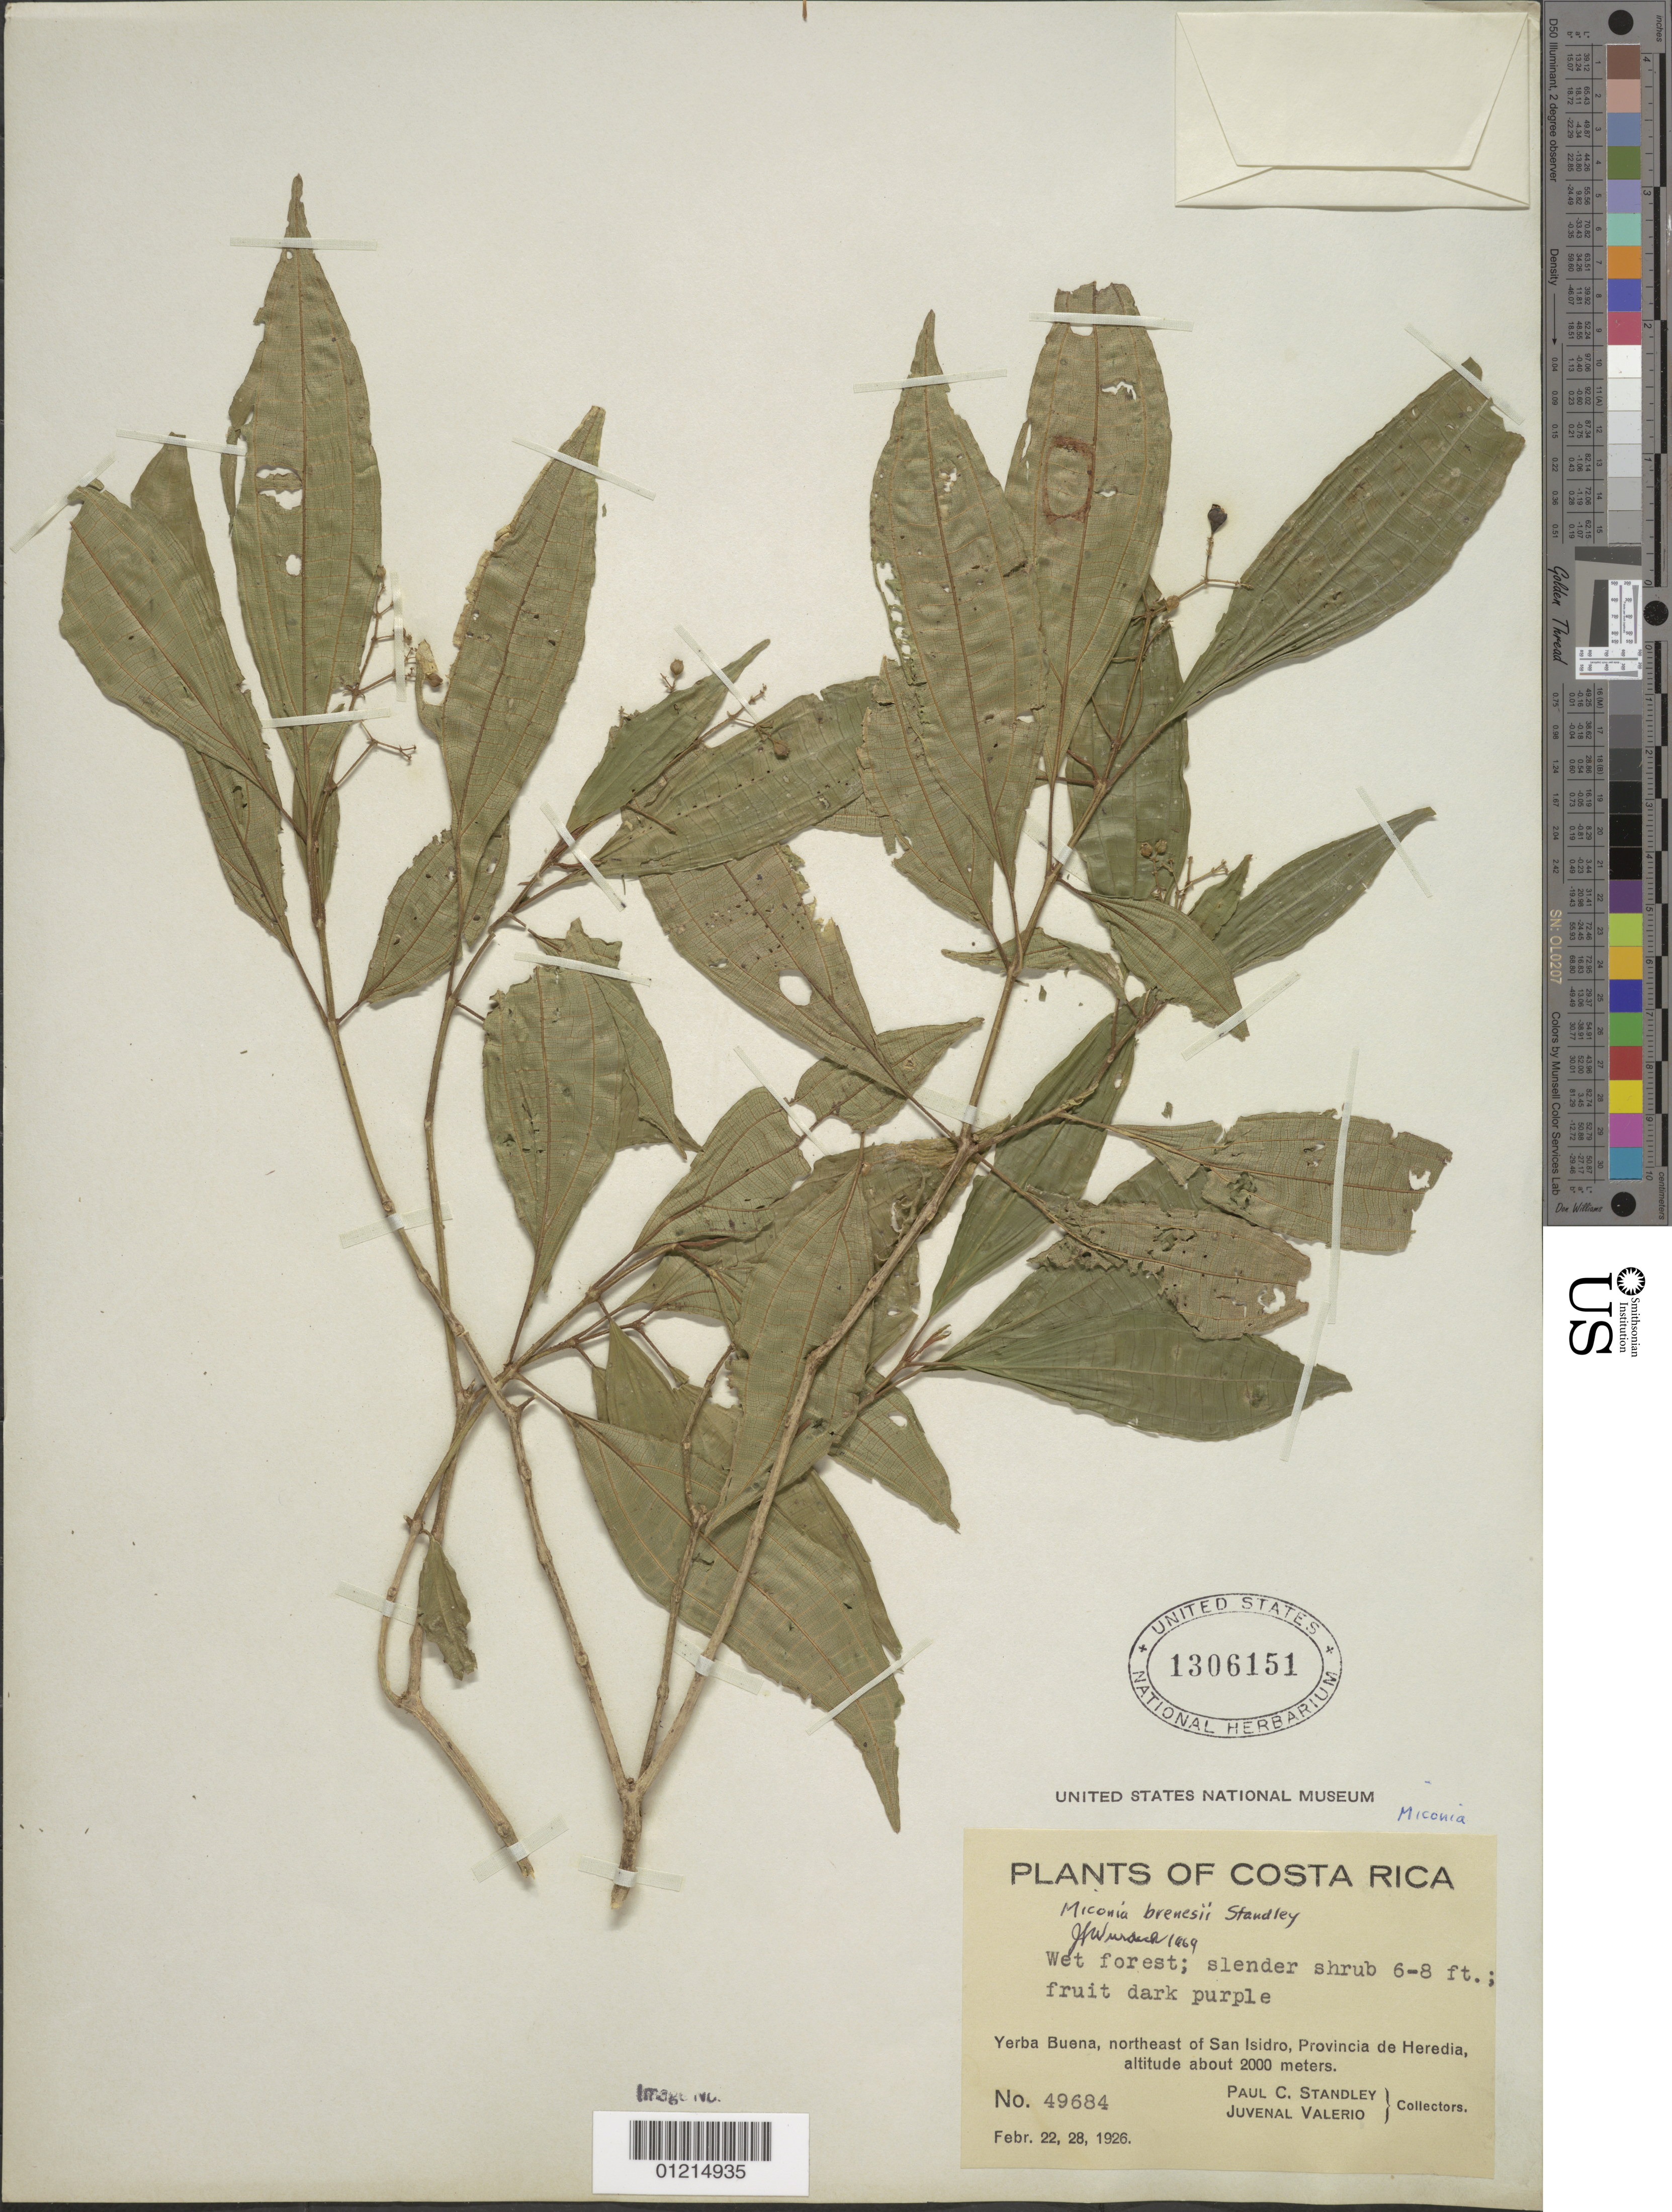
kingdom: Plantae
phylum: Tracheophyta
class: Magnoliopsida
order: Myrtales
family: Melastomataceae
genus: Miconia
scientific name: Miconia brenesii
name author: Standl.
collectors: P. C. Standley & J. Valerio R.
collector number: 49684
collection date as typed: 22 Feb 1926 and 28 Feb 1926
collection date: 1926-02-22,1926-02-28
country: Costa Rica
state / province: Heredia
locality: Yerba Buena, NE of San Isidro.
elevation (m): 2000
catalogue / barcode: US 1306151